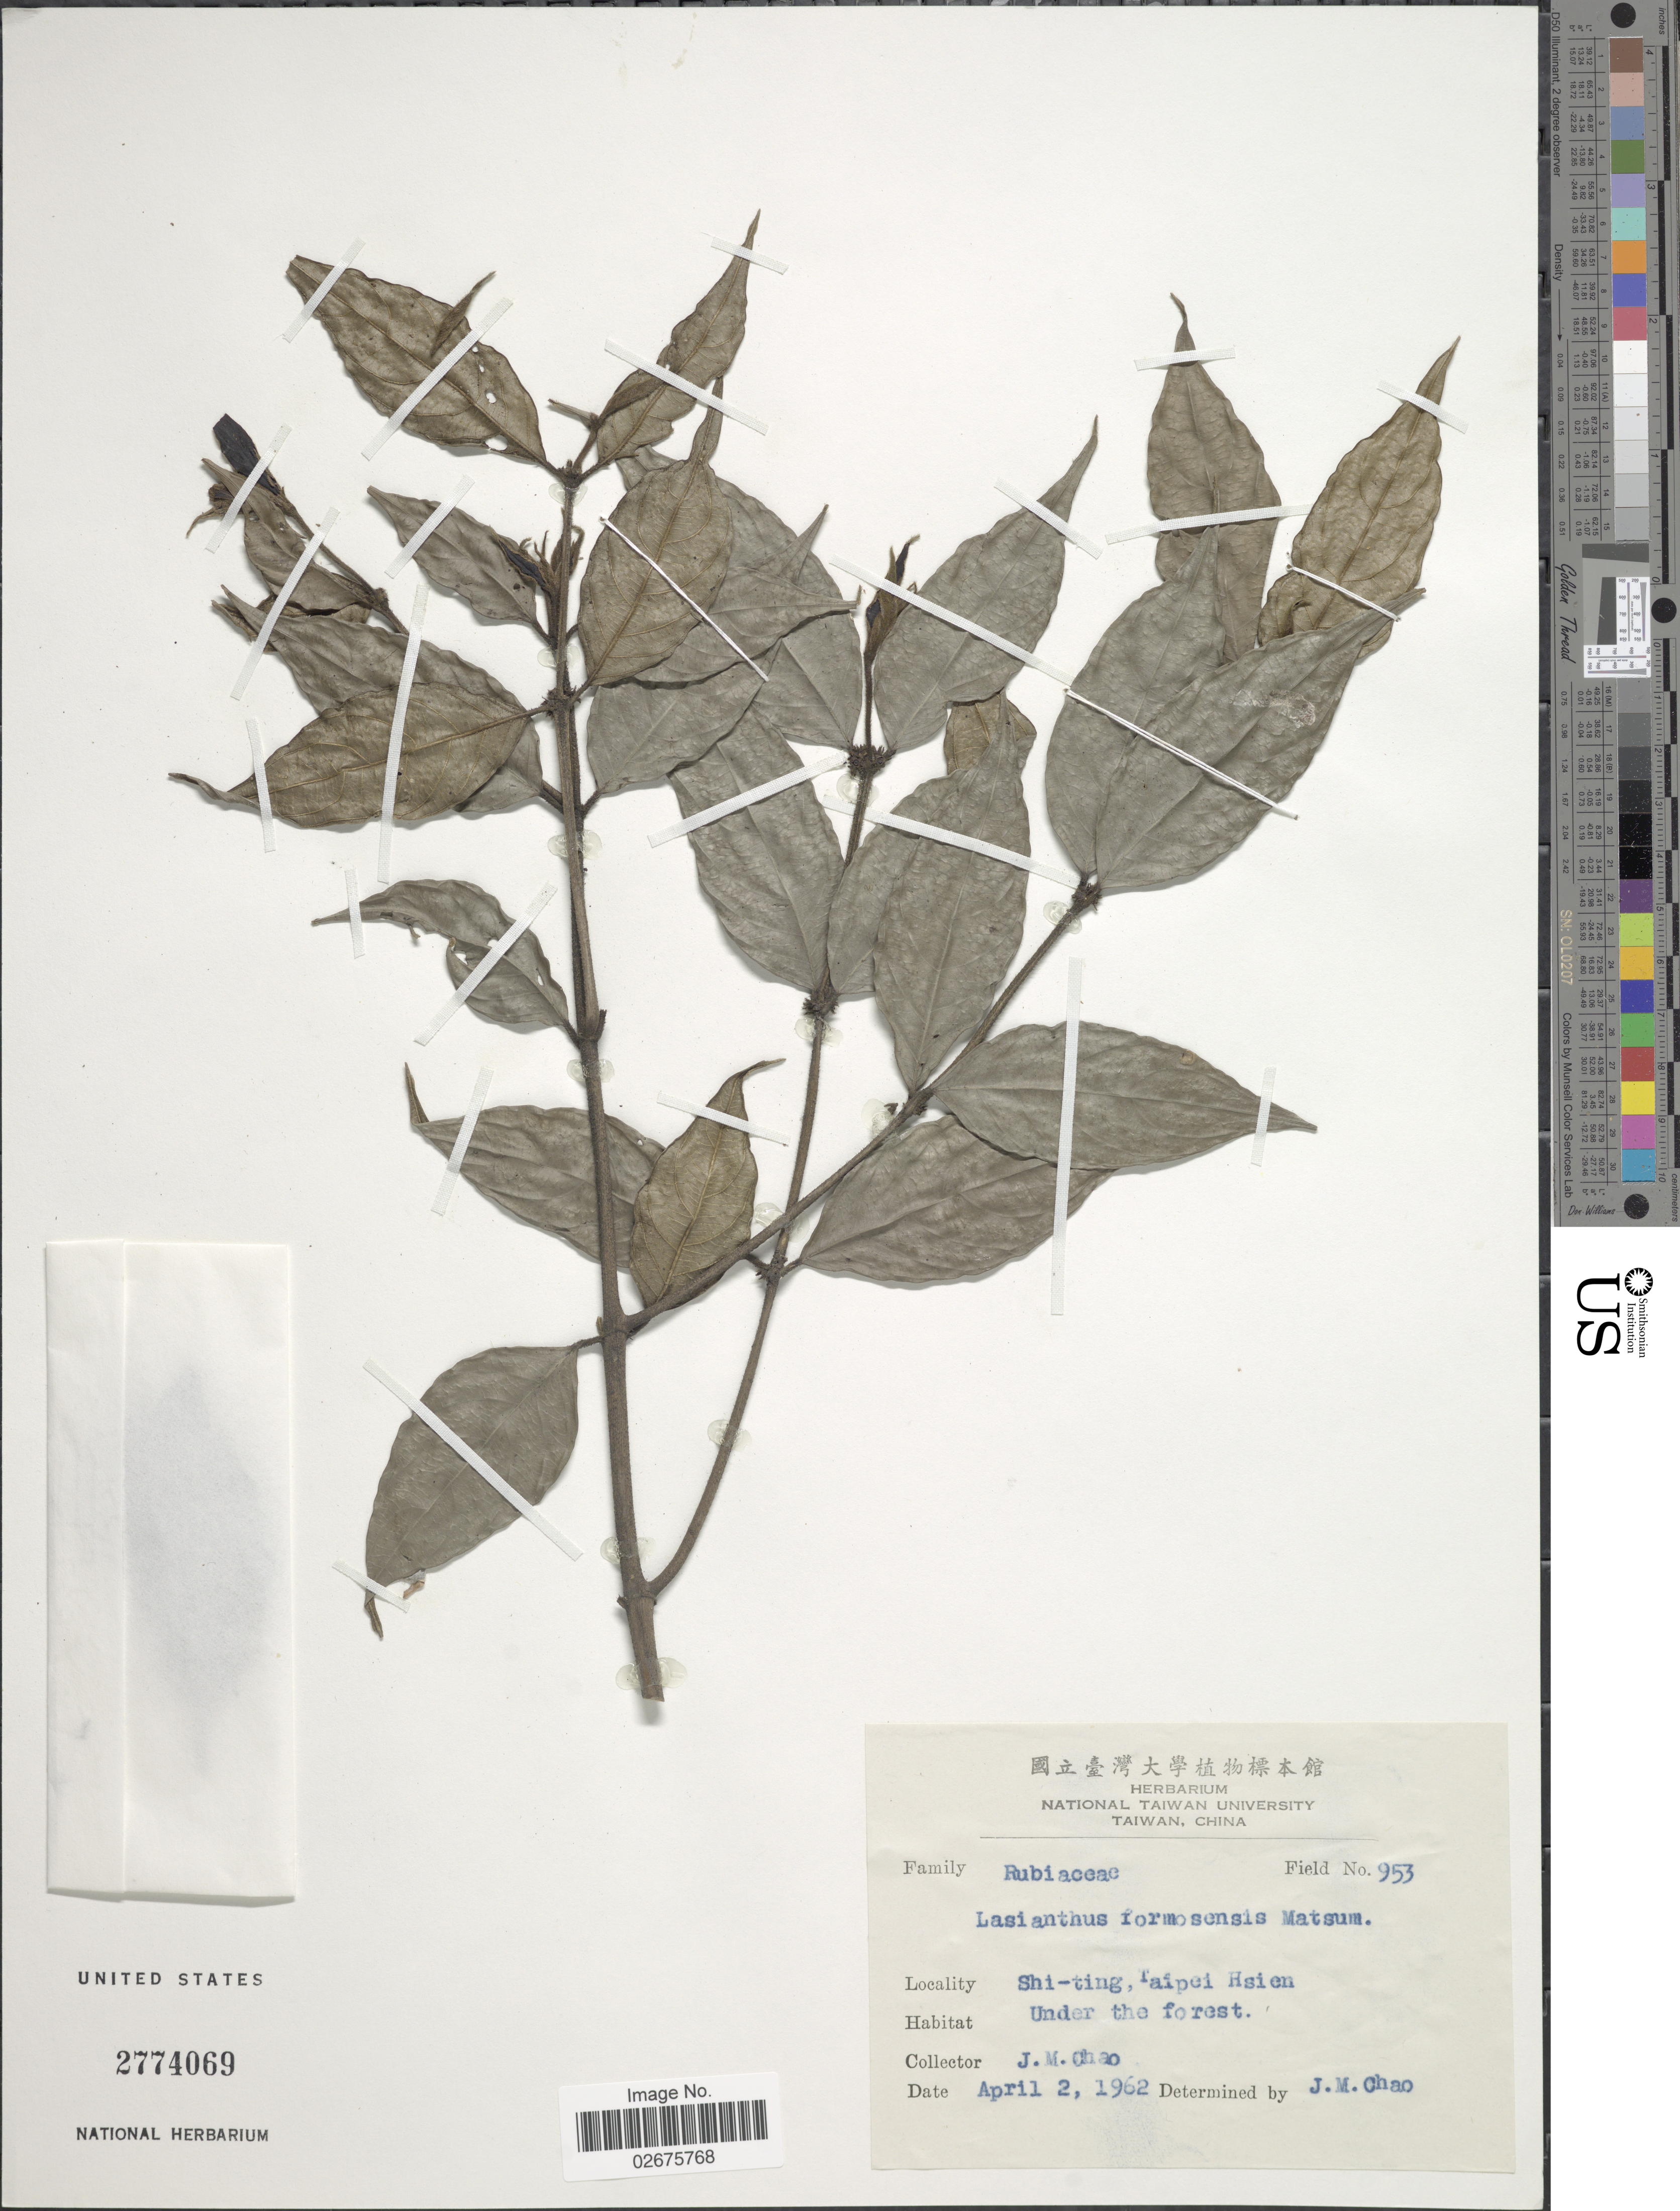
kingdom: Plantae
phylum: Tracheophyta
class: Magnoliopsida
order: Gentianales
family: Rubiaceae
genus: Lasianthus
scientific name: Lasianthus formosensis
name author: Matsum.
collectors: J. Chao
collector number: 953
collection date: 1962-04-02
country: Taiwan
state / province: Taipei City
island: Taiwan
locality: Shi-ting, Taipei Hsien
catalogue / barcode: US 2774069